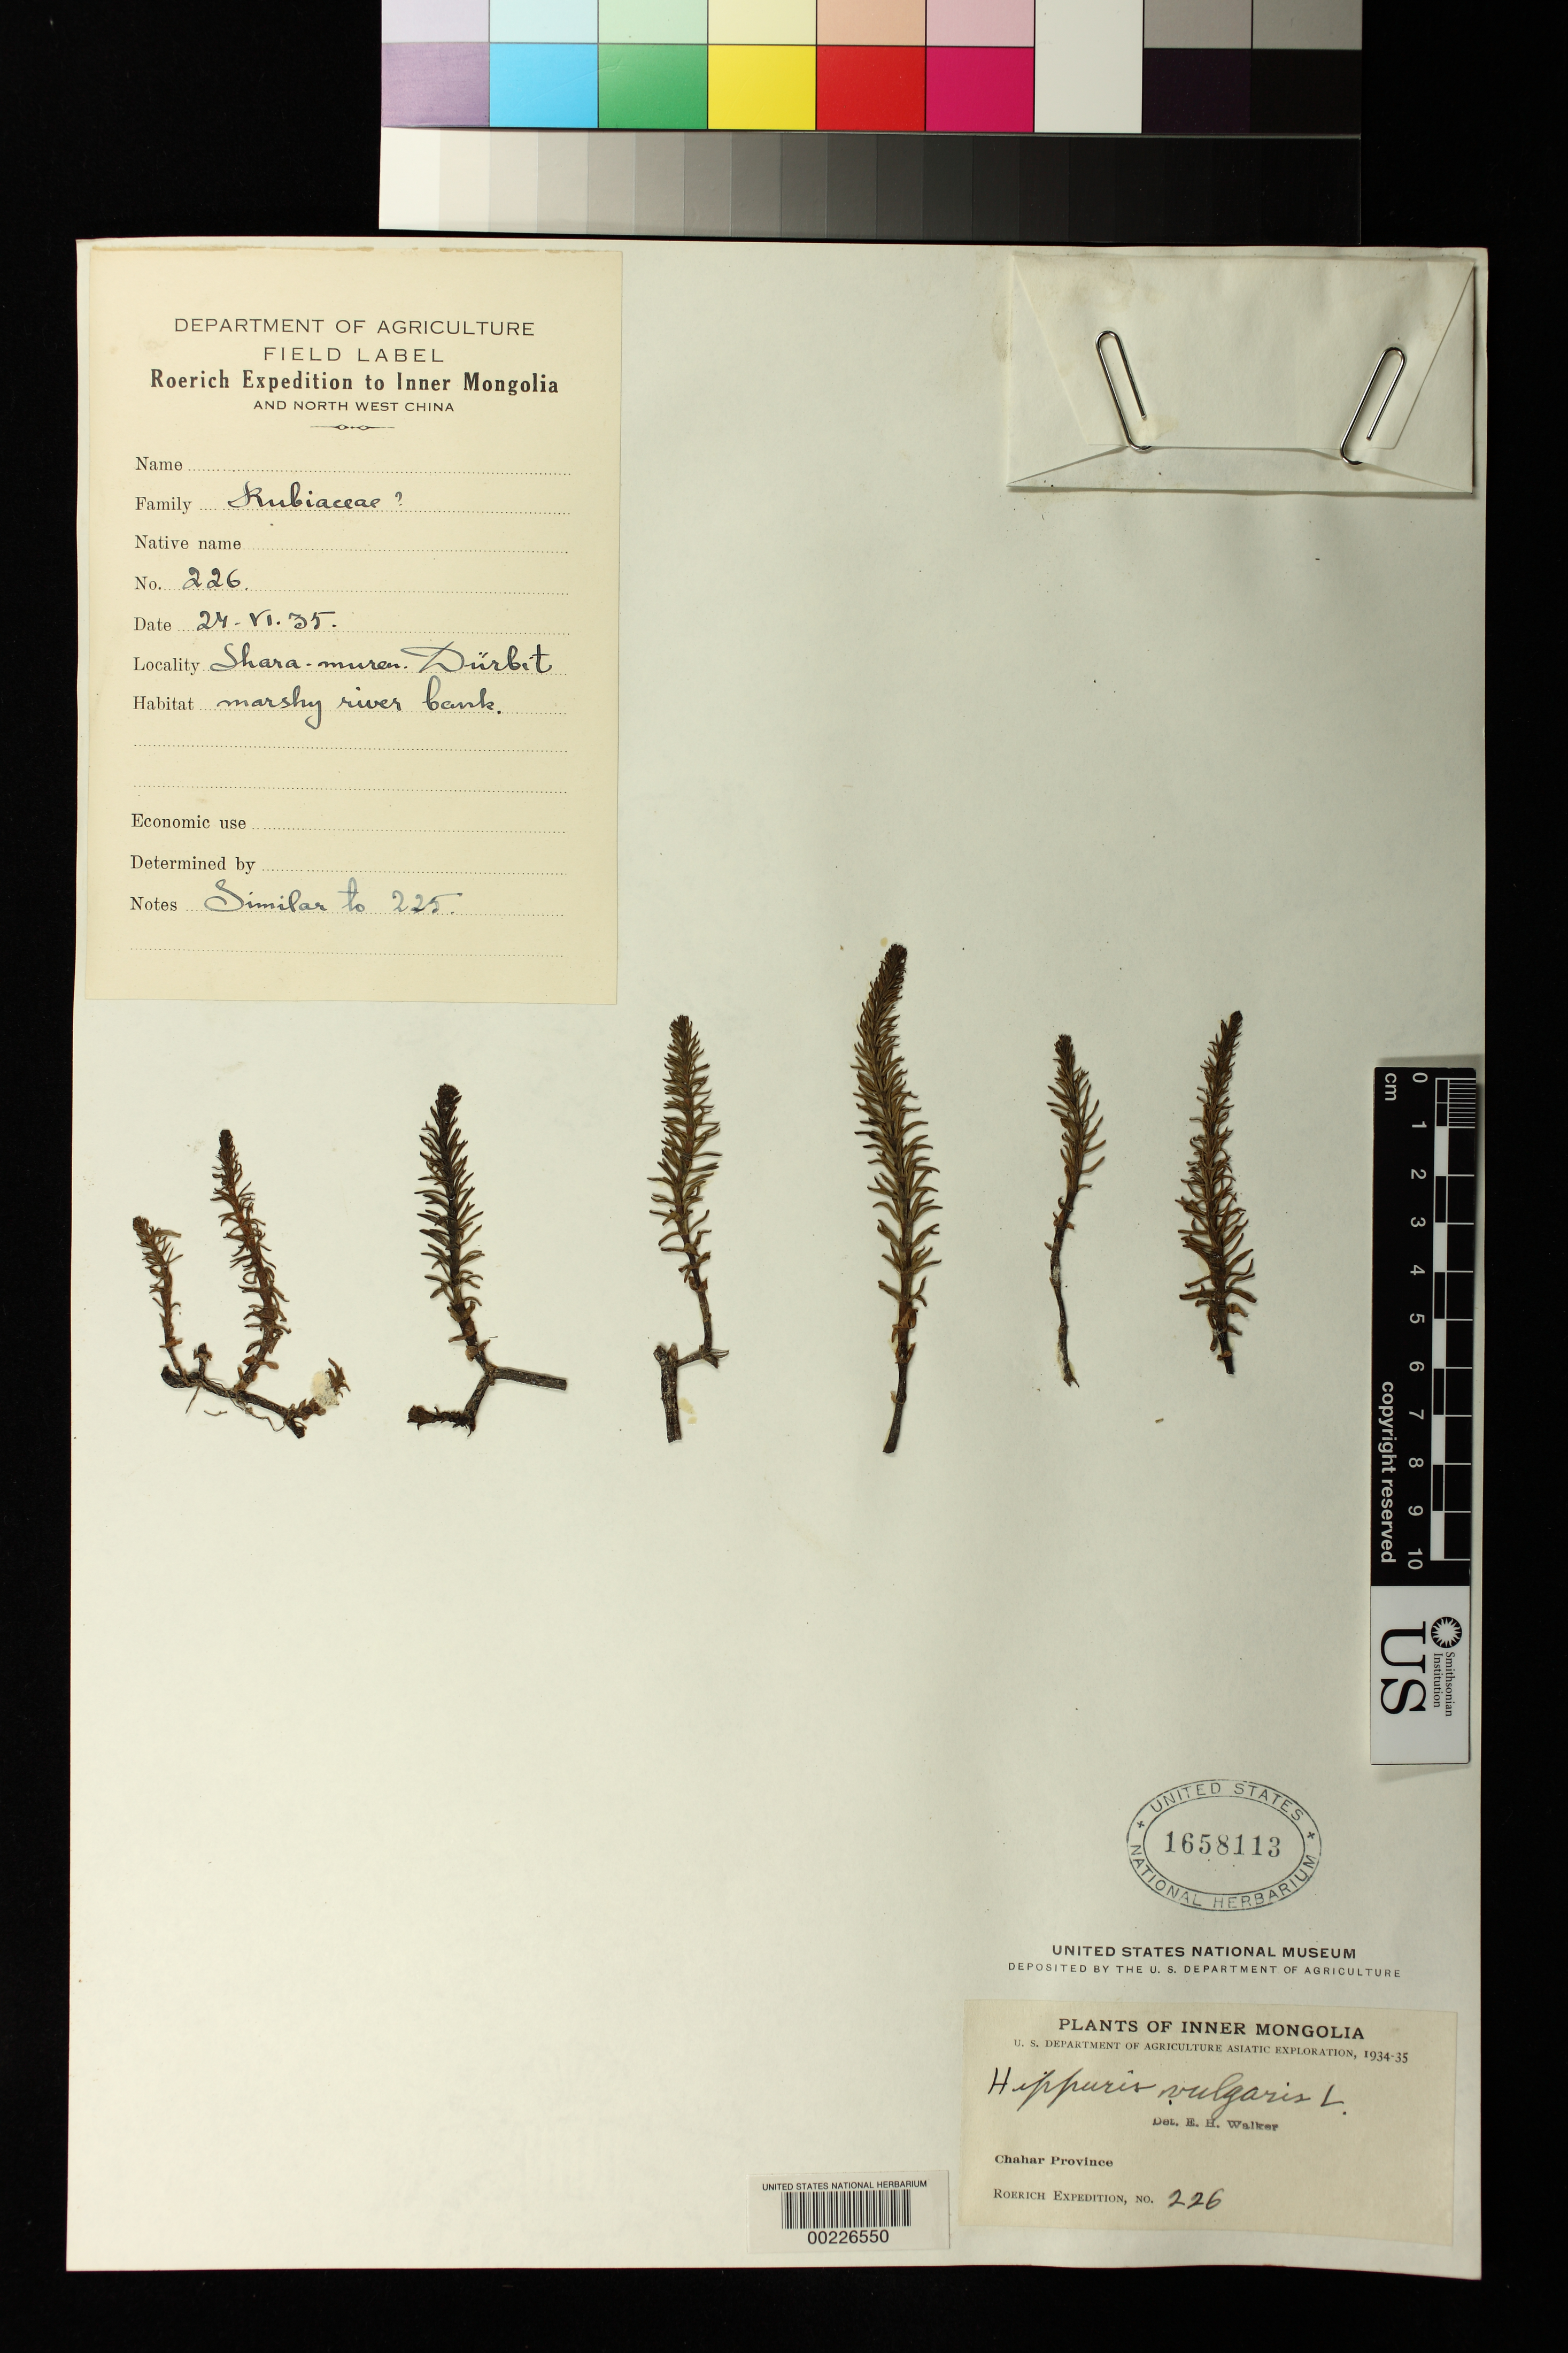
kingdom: Plantae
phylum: Tracheophyta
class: Magnoliopsida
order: Lamiales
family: Plantaginaceae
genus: Hippuris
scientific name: Hippuris vulgaris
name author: L.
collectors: Roerich Expedition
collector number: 226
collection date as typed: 24 Jun 1935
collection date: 1935-06-24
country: China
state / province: Nei Monggol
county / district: Chahar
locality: Shara-muren. Durbit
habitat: Marshy river bank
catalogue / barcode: US 1658113